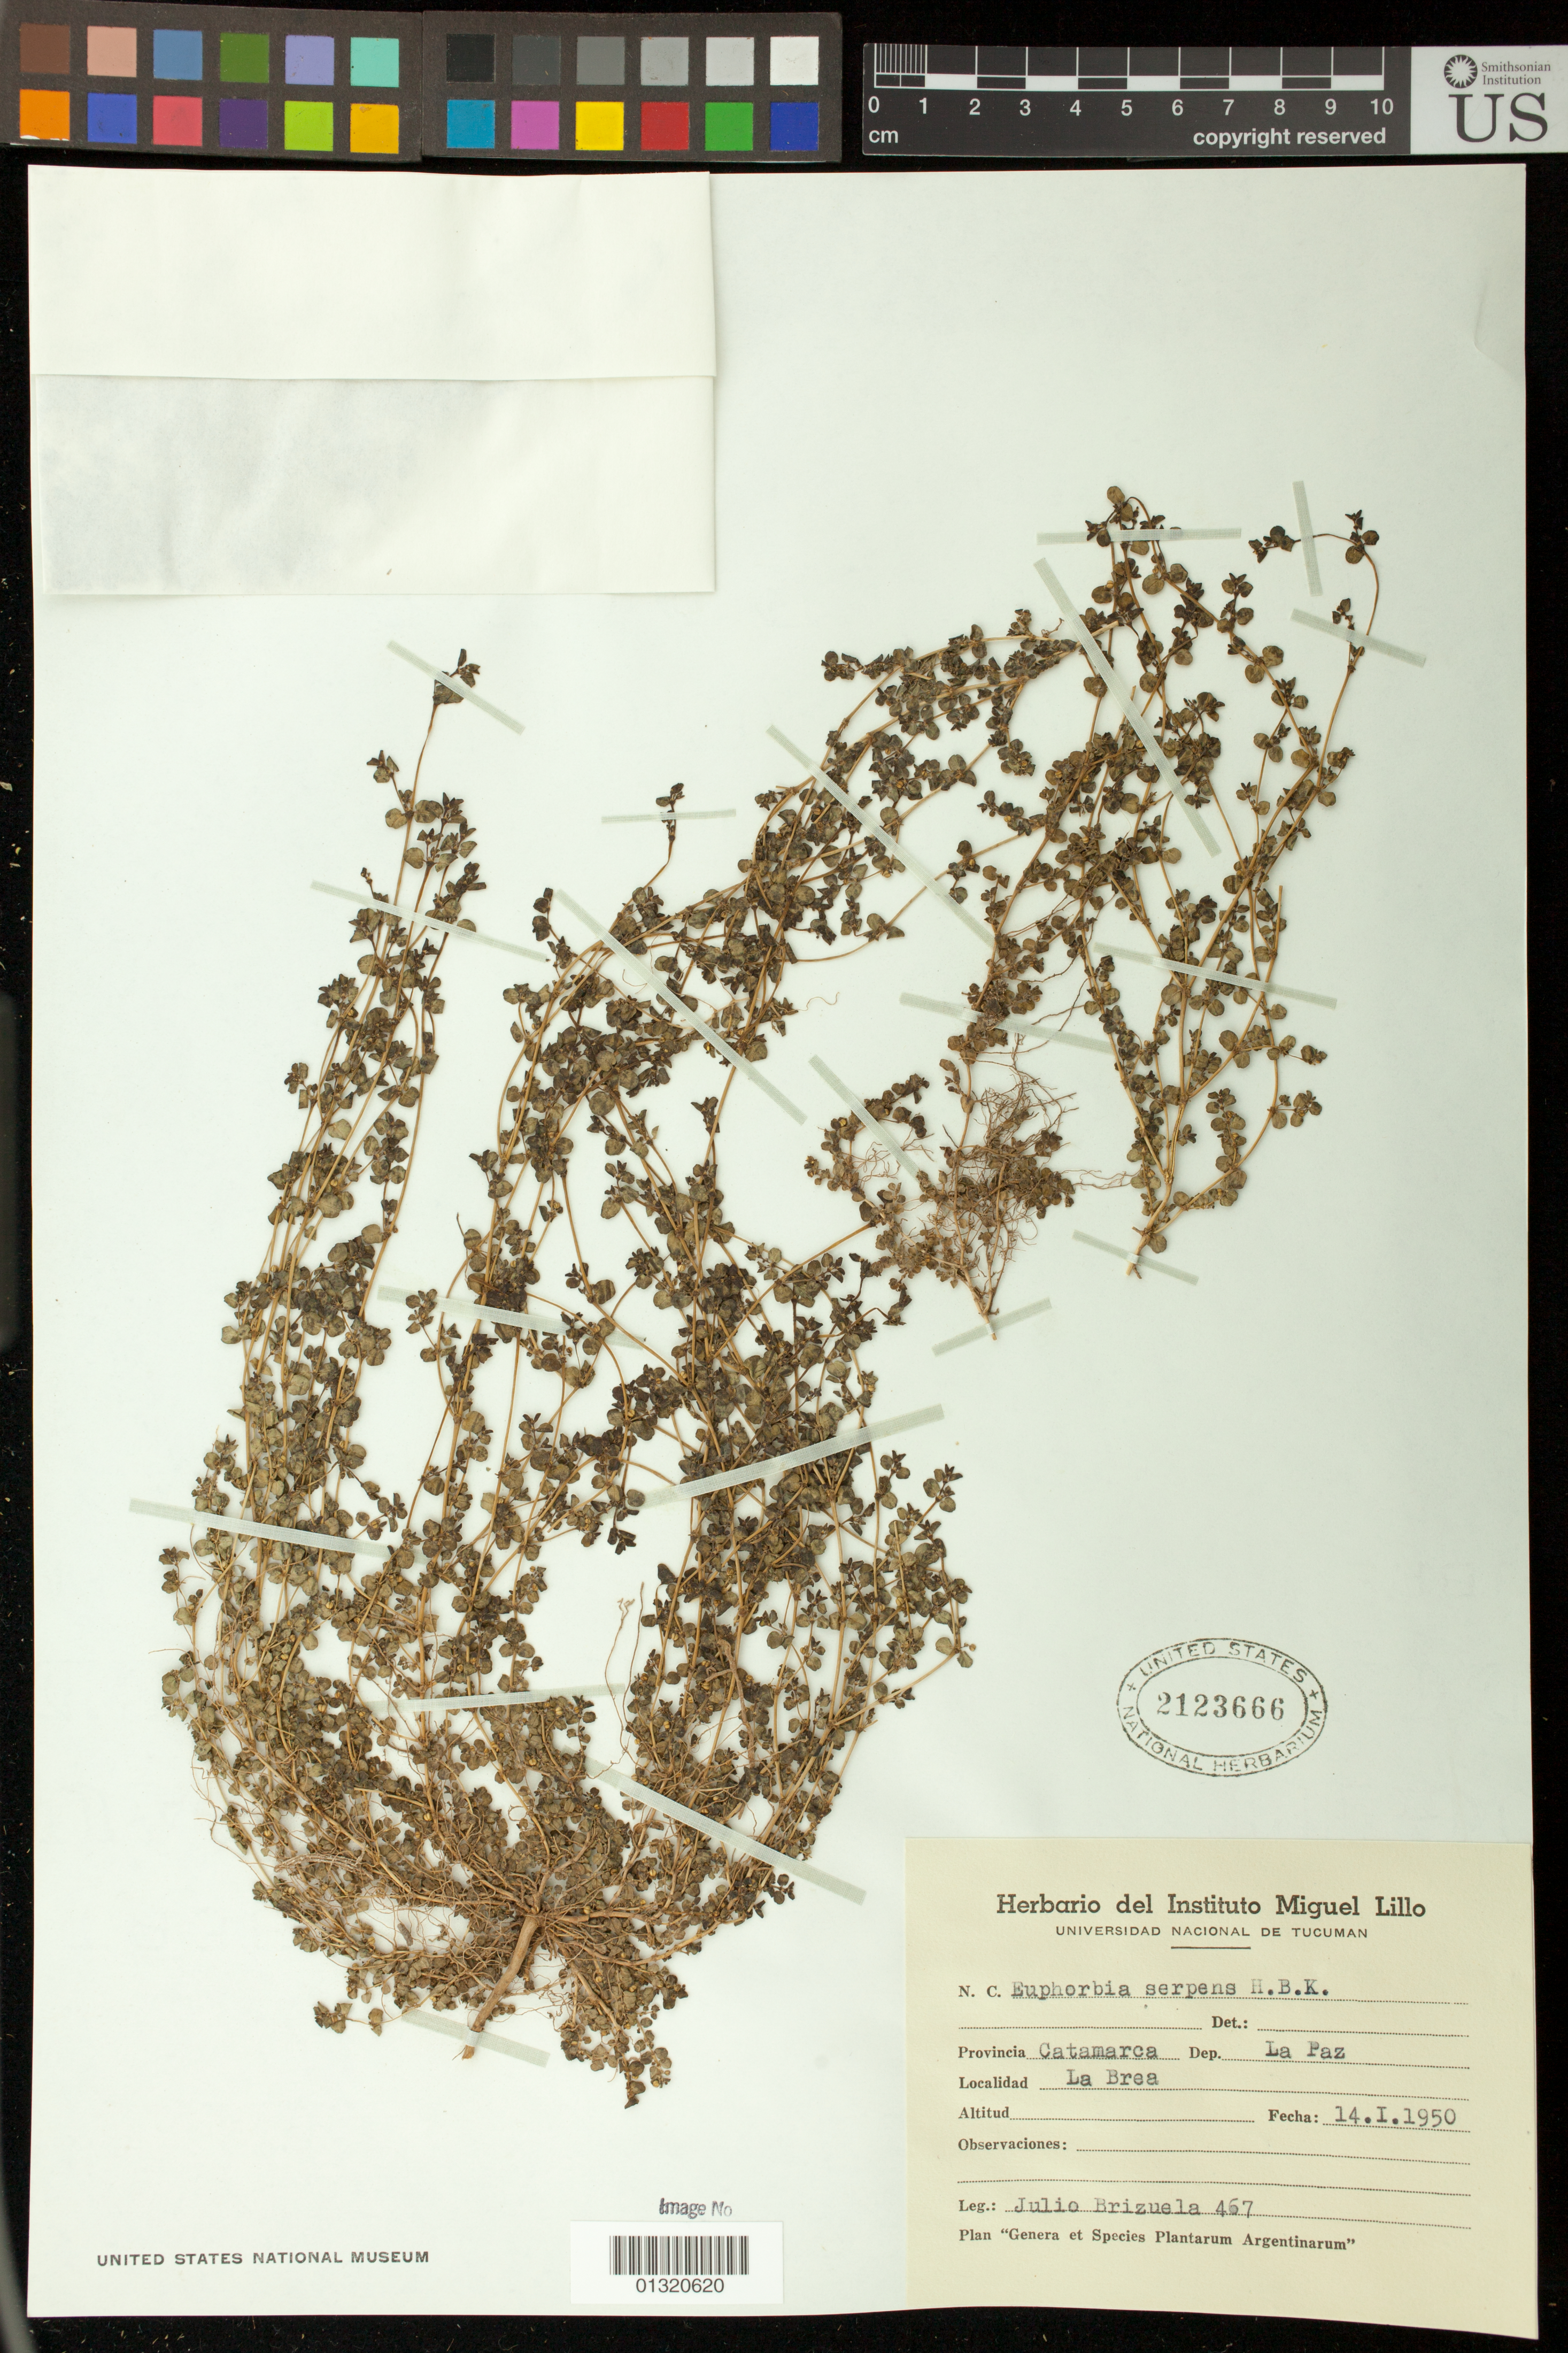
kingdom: Plantae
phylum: Tracheophyta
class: Magnoliopsida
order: Malpighiales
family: Euphorbiaceae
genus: Euphorbia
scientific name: Euphorbia serpens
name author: Kunth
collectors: J. Brizuela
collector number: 467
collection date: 1950-01-14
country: Argentina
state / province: Catamarca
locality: La Paz; La Brea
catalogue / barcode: US 2123666